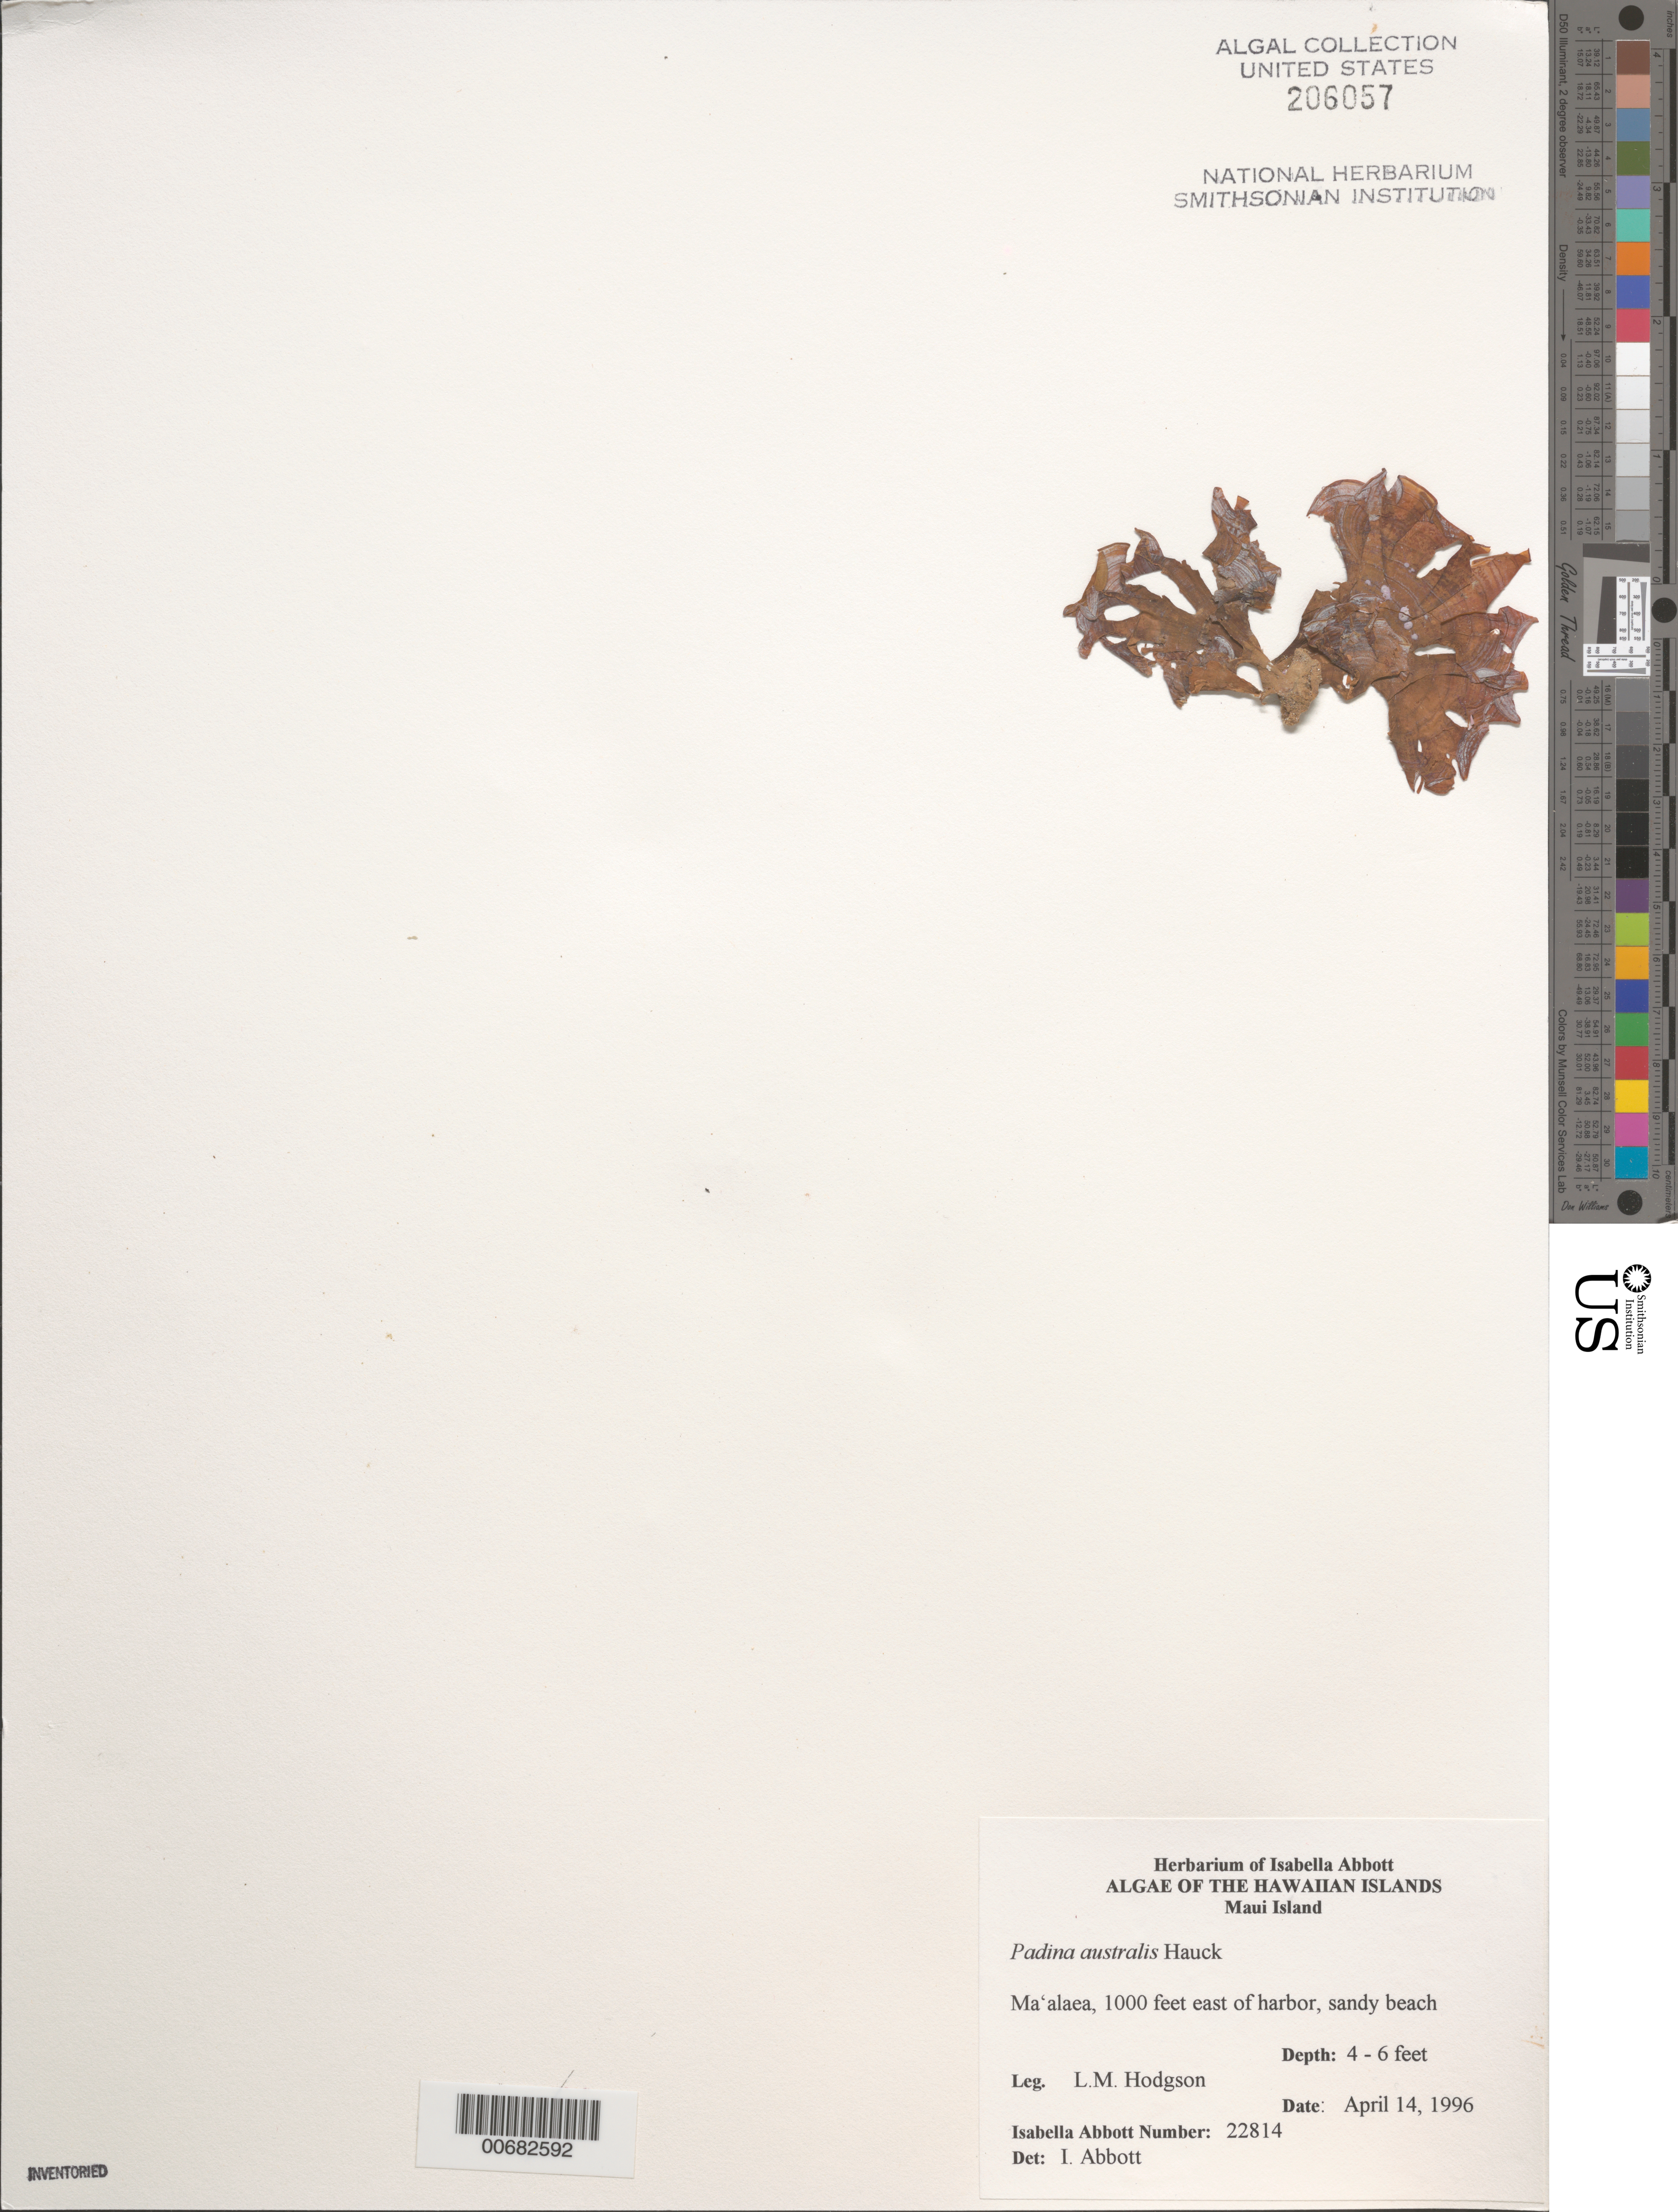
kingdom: Chromista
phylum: Ochrophyta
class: Phaeophyceae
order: Dictyotales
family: Dictyotaceae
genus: Padina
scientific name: Padina australis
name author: Hauck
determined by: Abbott, Isabella A.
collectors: L. M. Hodgson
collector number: IAA 22814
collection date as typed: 14 Apr 1996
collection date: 1996-04-14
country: United States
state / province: Hawaii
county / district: Maui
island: Maui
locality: Ma'alaea 1000 feet east of harbor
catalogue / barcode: US 206057